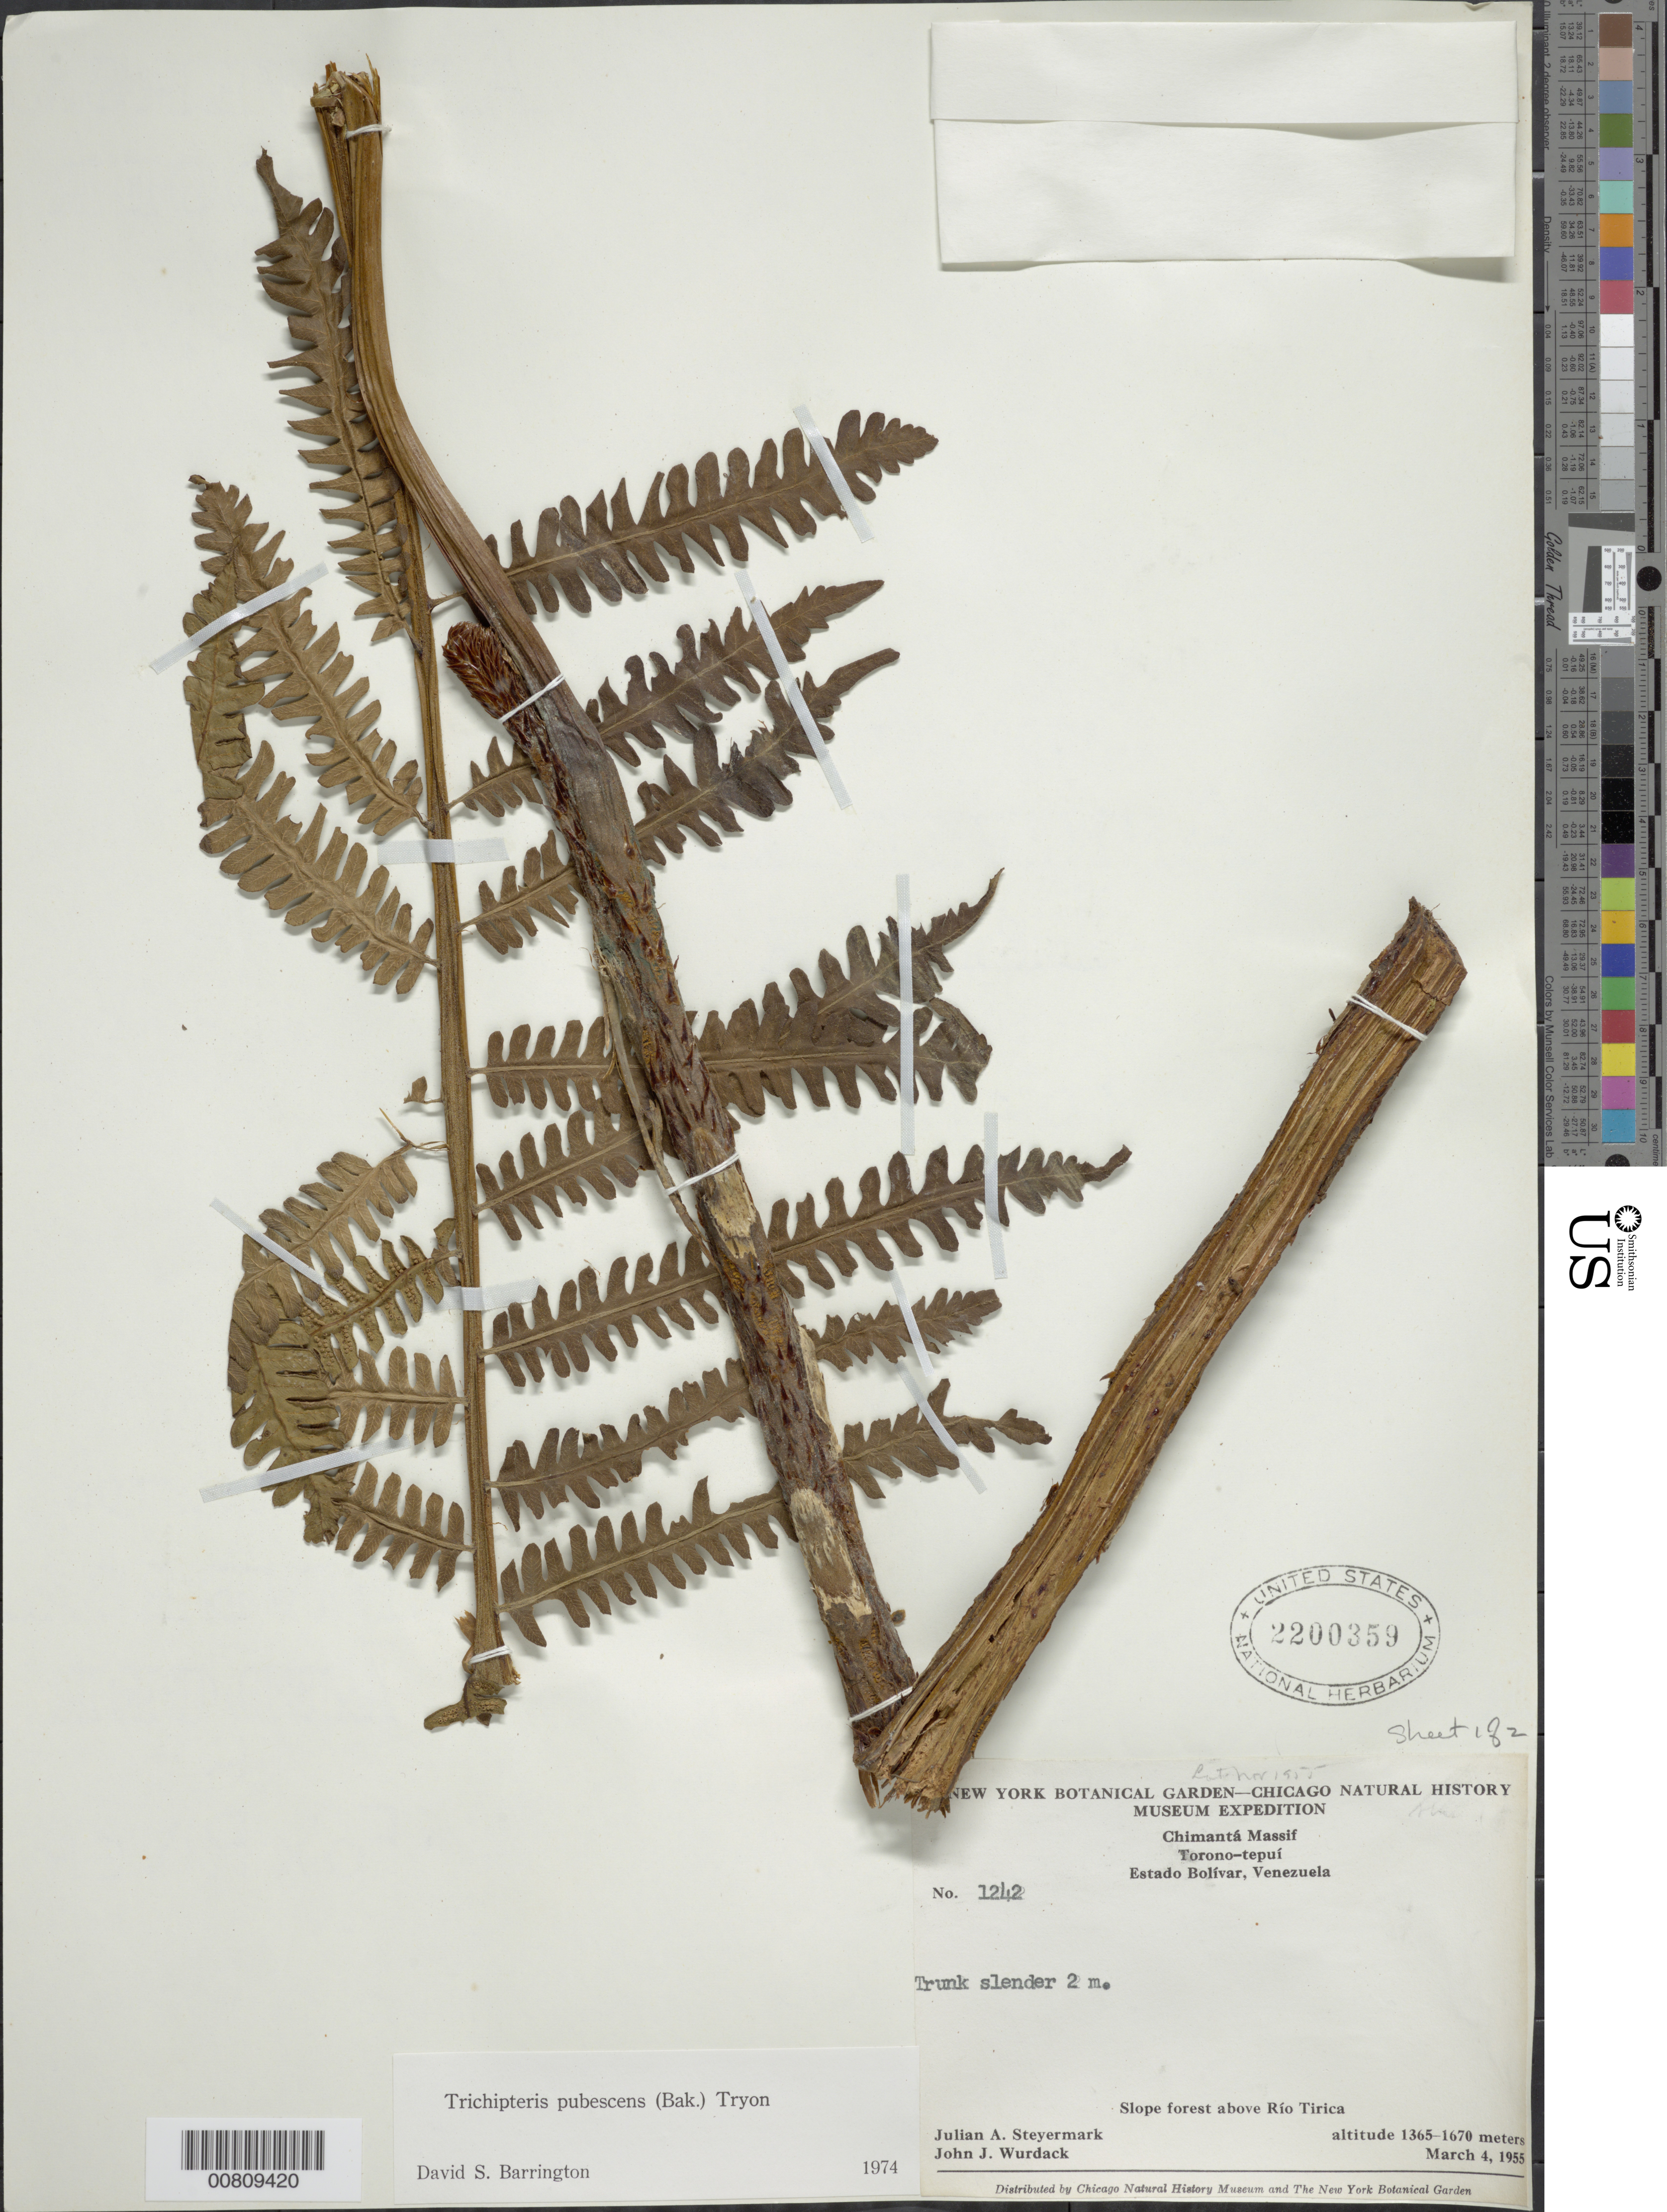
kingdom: Plantae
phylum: Tracheophyta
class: Polypodiopsida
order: Cyatheales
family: Cyatheaceae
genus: Cyathea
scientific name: Cyathea bipinnatifida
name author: (Baker) Domin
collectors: J. Steyermark & J. J. Wurdack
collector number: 55 1242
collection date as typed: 4-Mar-55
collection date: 1955-03-04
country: Venezuela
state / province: Bolívar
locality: Chimantá Massif, above Río Tirica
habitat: Slope forest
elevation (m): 1365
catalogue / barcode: US 2200359